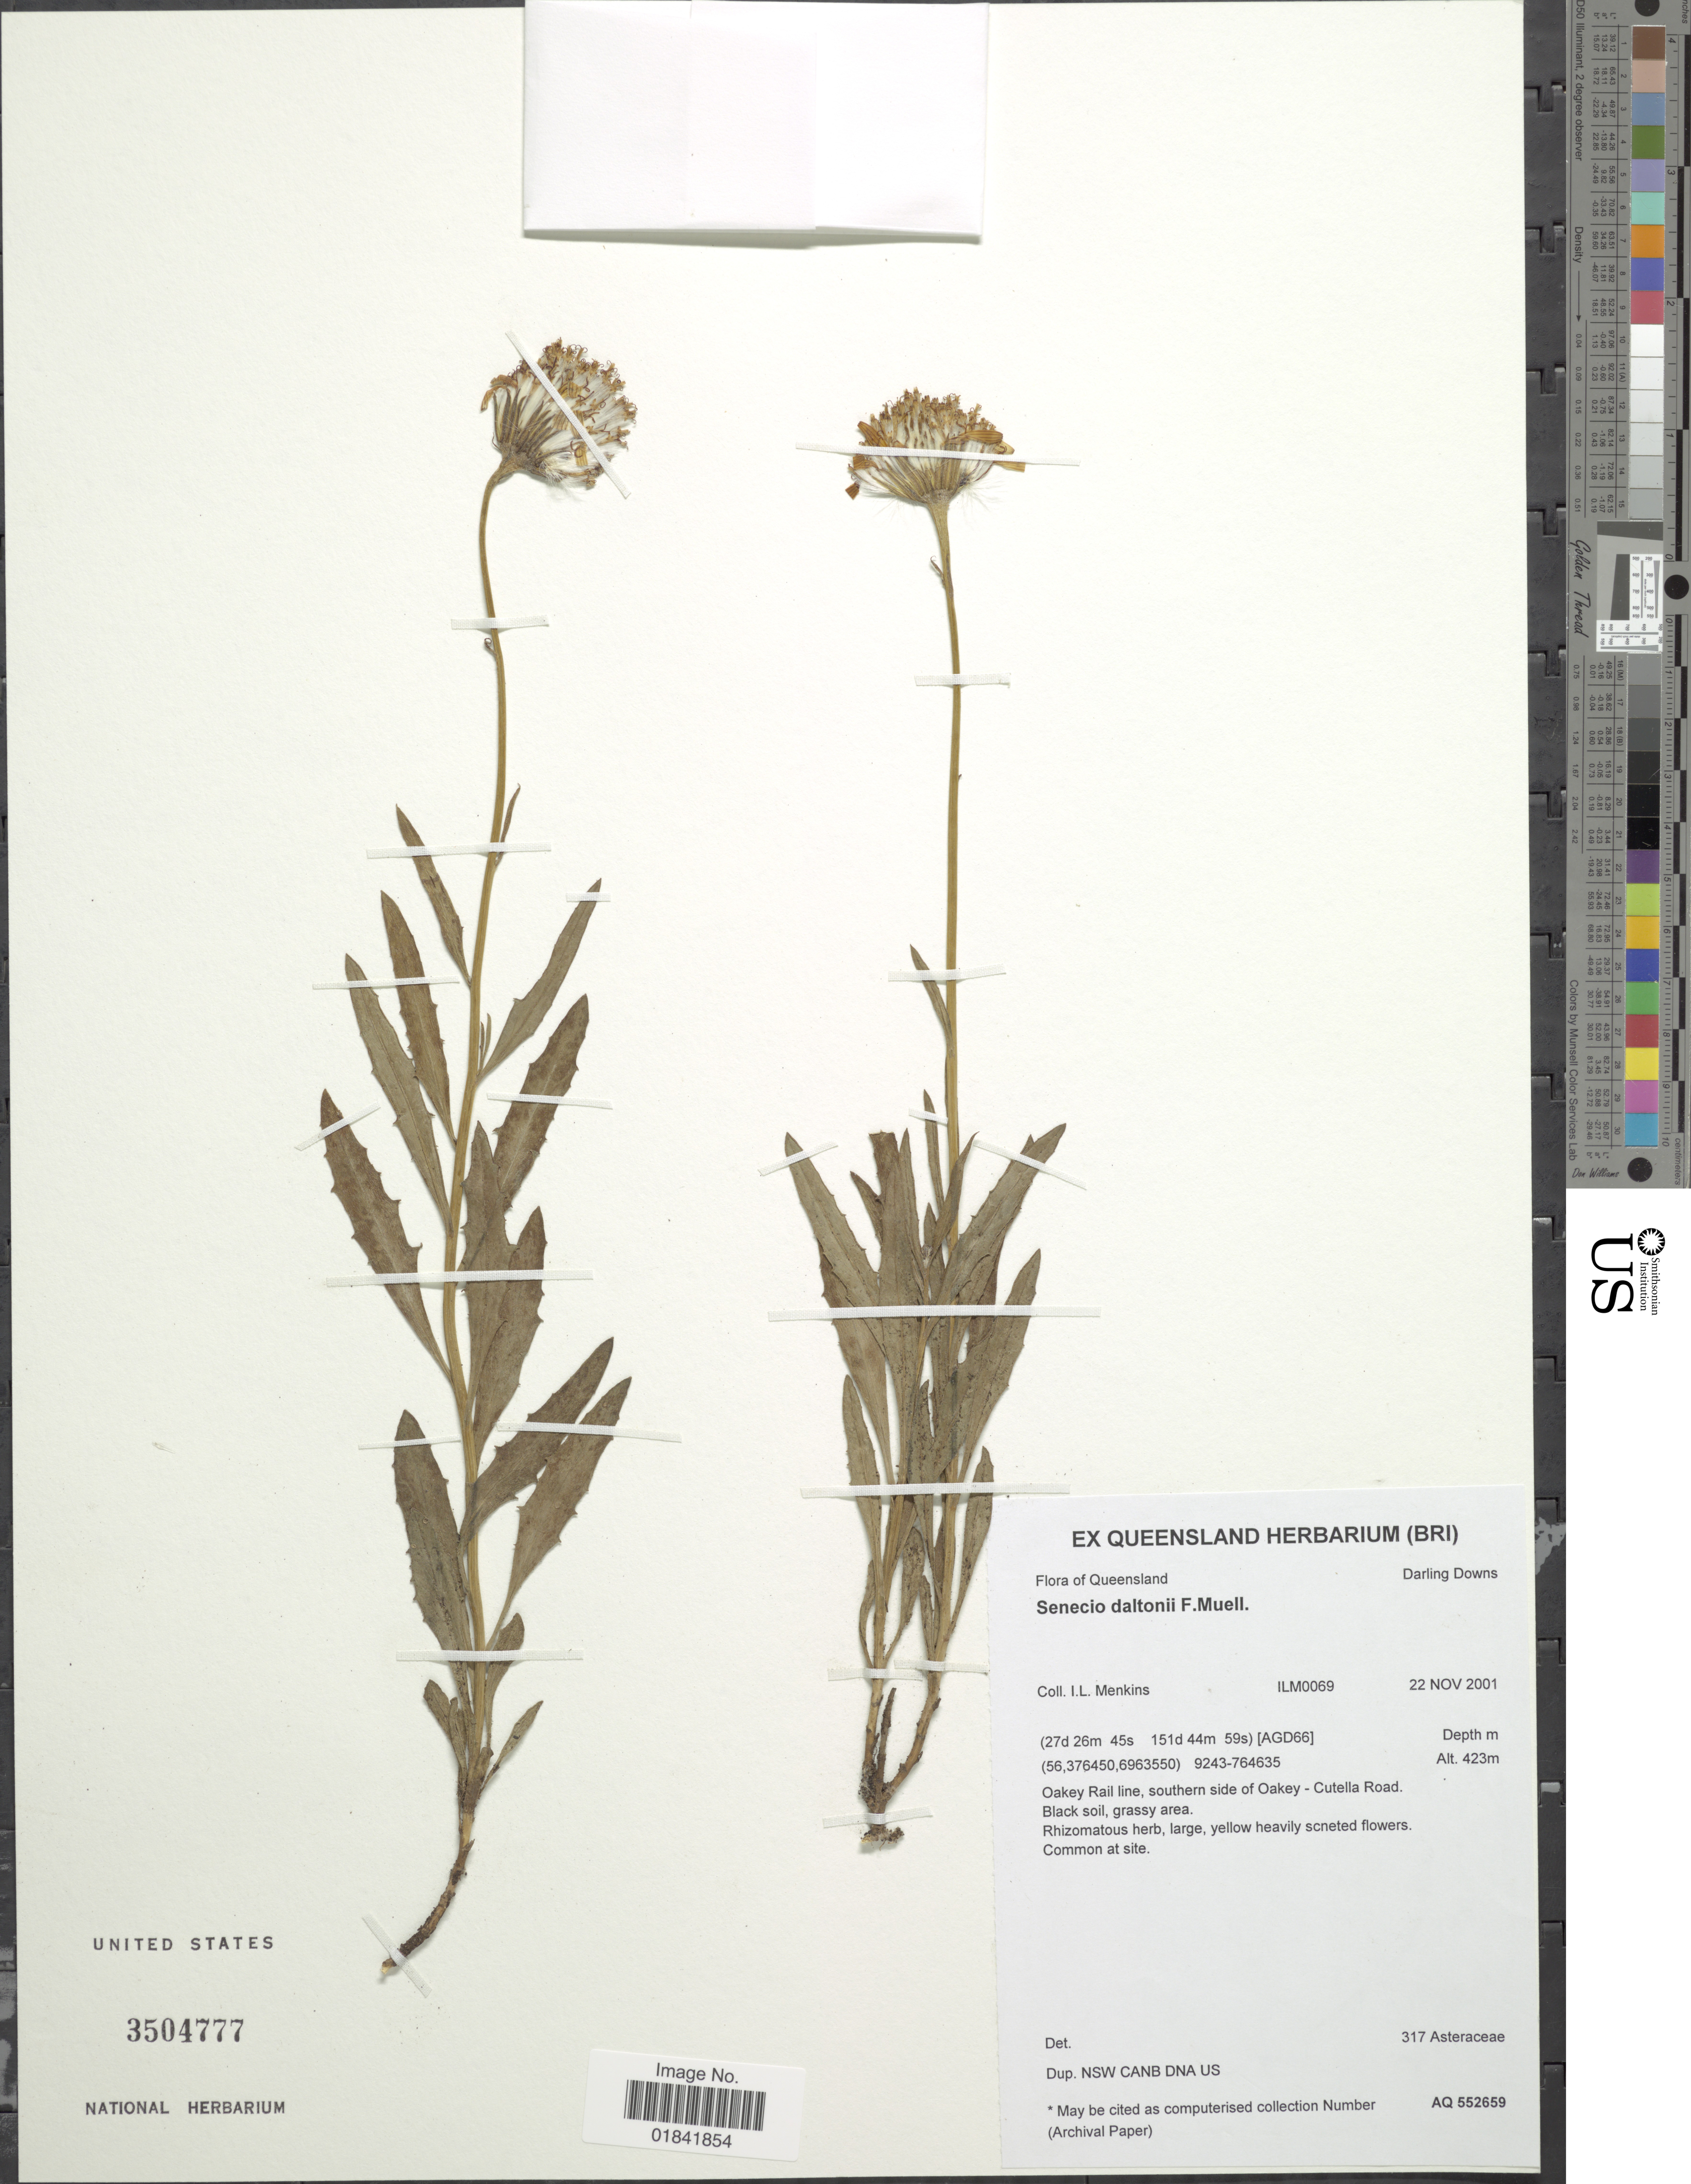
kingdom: Plantae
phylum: Tracheophyta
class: Magnoliopsida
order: Asterales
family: Asteraceae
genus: Senecio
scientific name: Senecio daltonii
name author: F. Muell.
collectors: I. Menkins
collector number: ILM0069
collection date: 2001-11-22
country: Australia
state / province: Queensland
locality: Darling Downs, Oakey Rail line, southern side of Oakey- Cutella Road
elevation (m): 423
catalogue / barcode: US 3504777